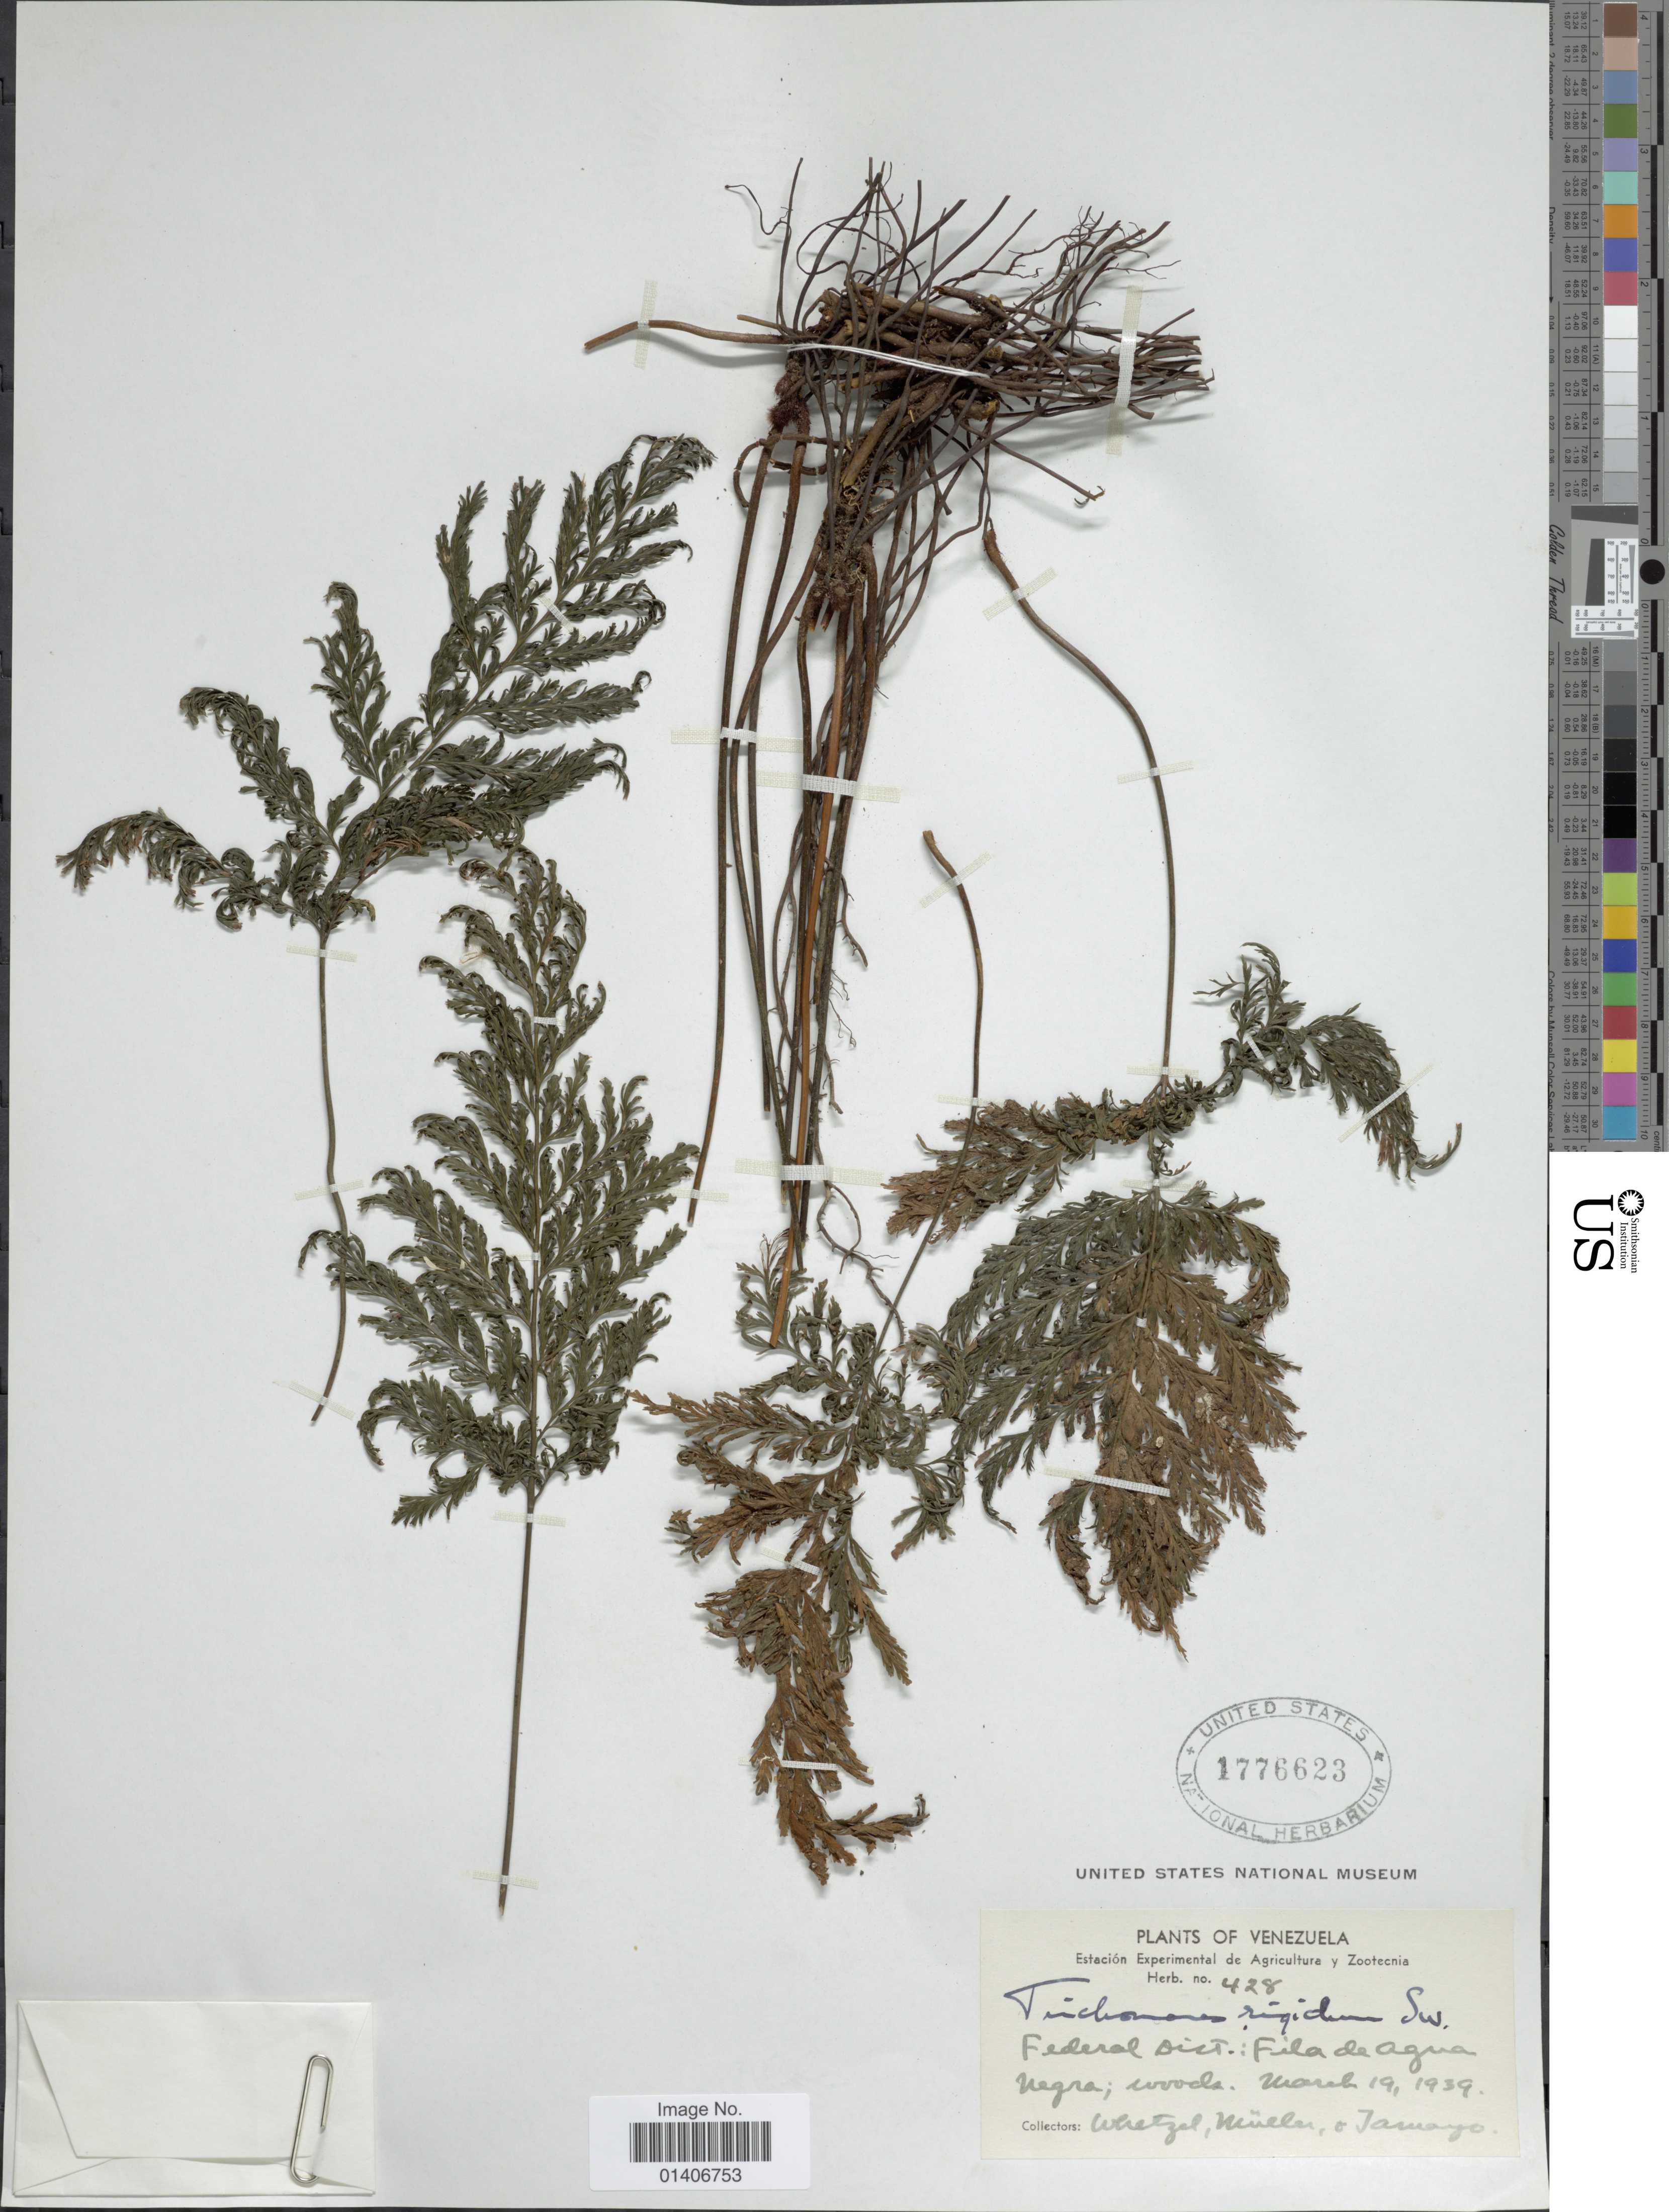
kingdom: Plantae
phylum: Tracheophyta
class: Polypodiopsida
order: Hymenophyllales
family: Hymenophyllaceae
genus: Abrodictyum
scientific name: Abrodictyum rigidum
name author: (Sw.) Ebihara & Dubuisson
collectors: Whetzel, -- Müller & Jamayo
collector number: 428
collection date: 1939-03-19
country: Venezuela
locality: Federal Dist: Fila de Agua Negra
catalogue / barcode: US 1776623